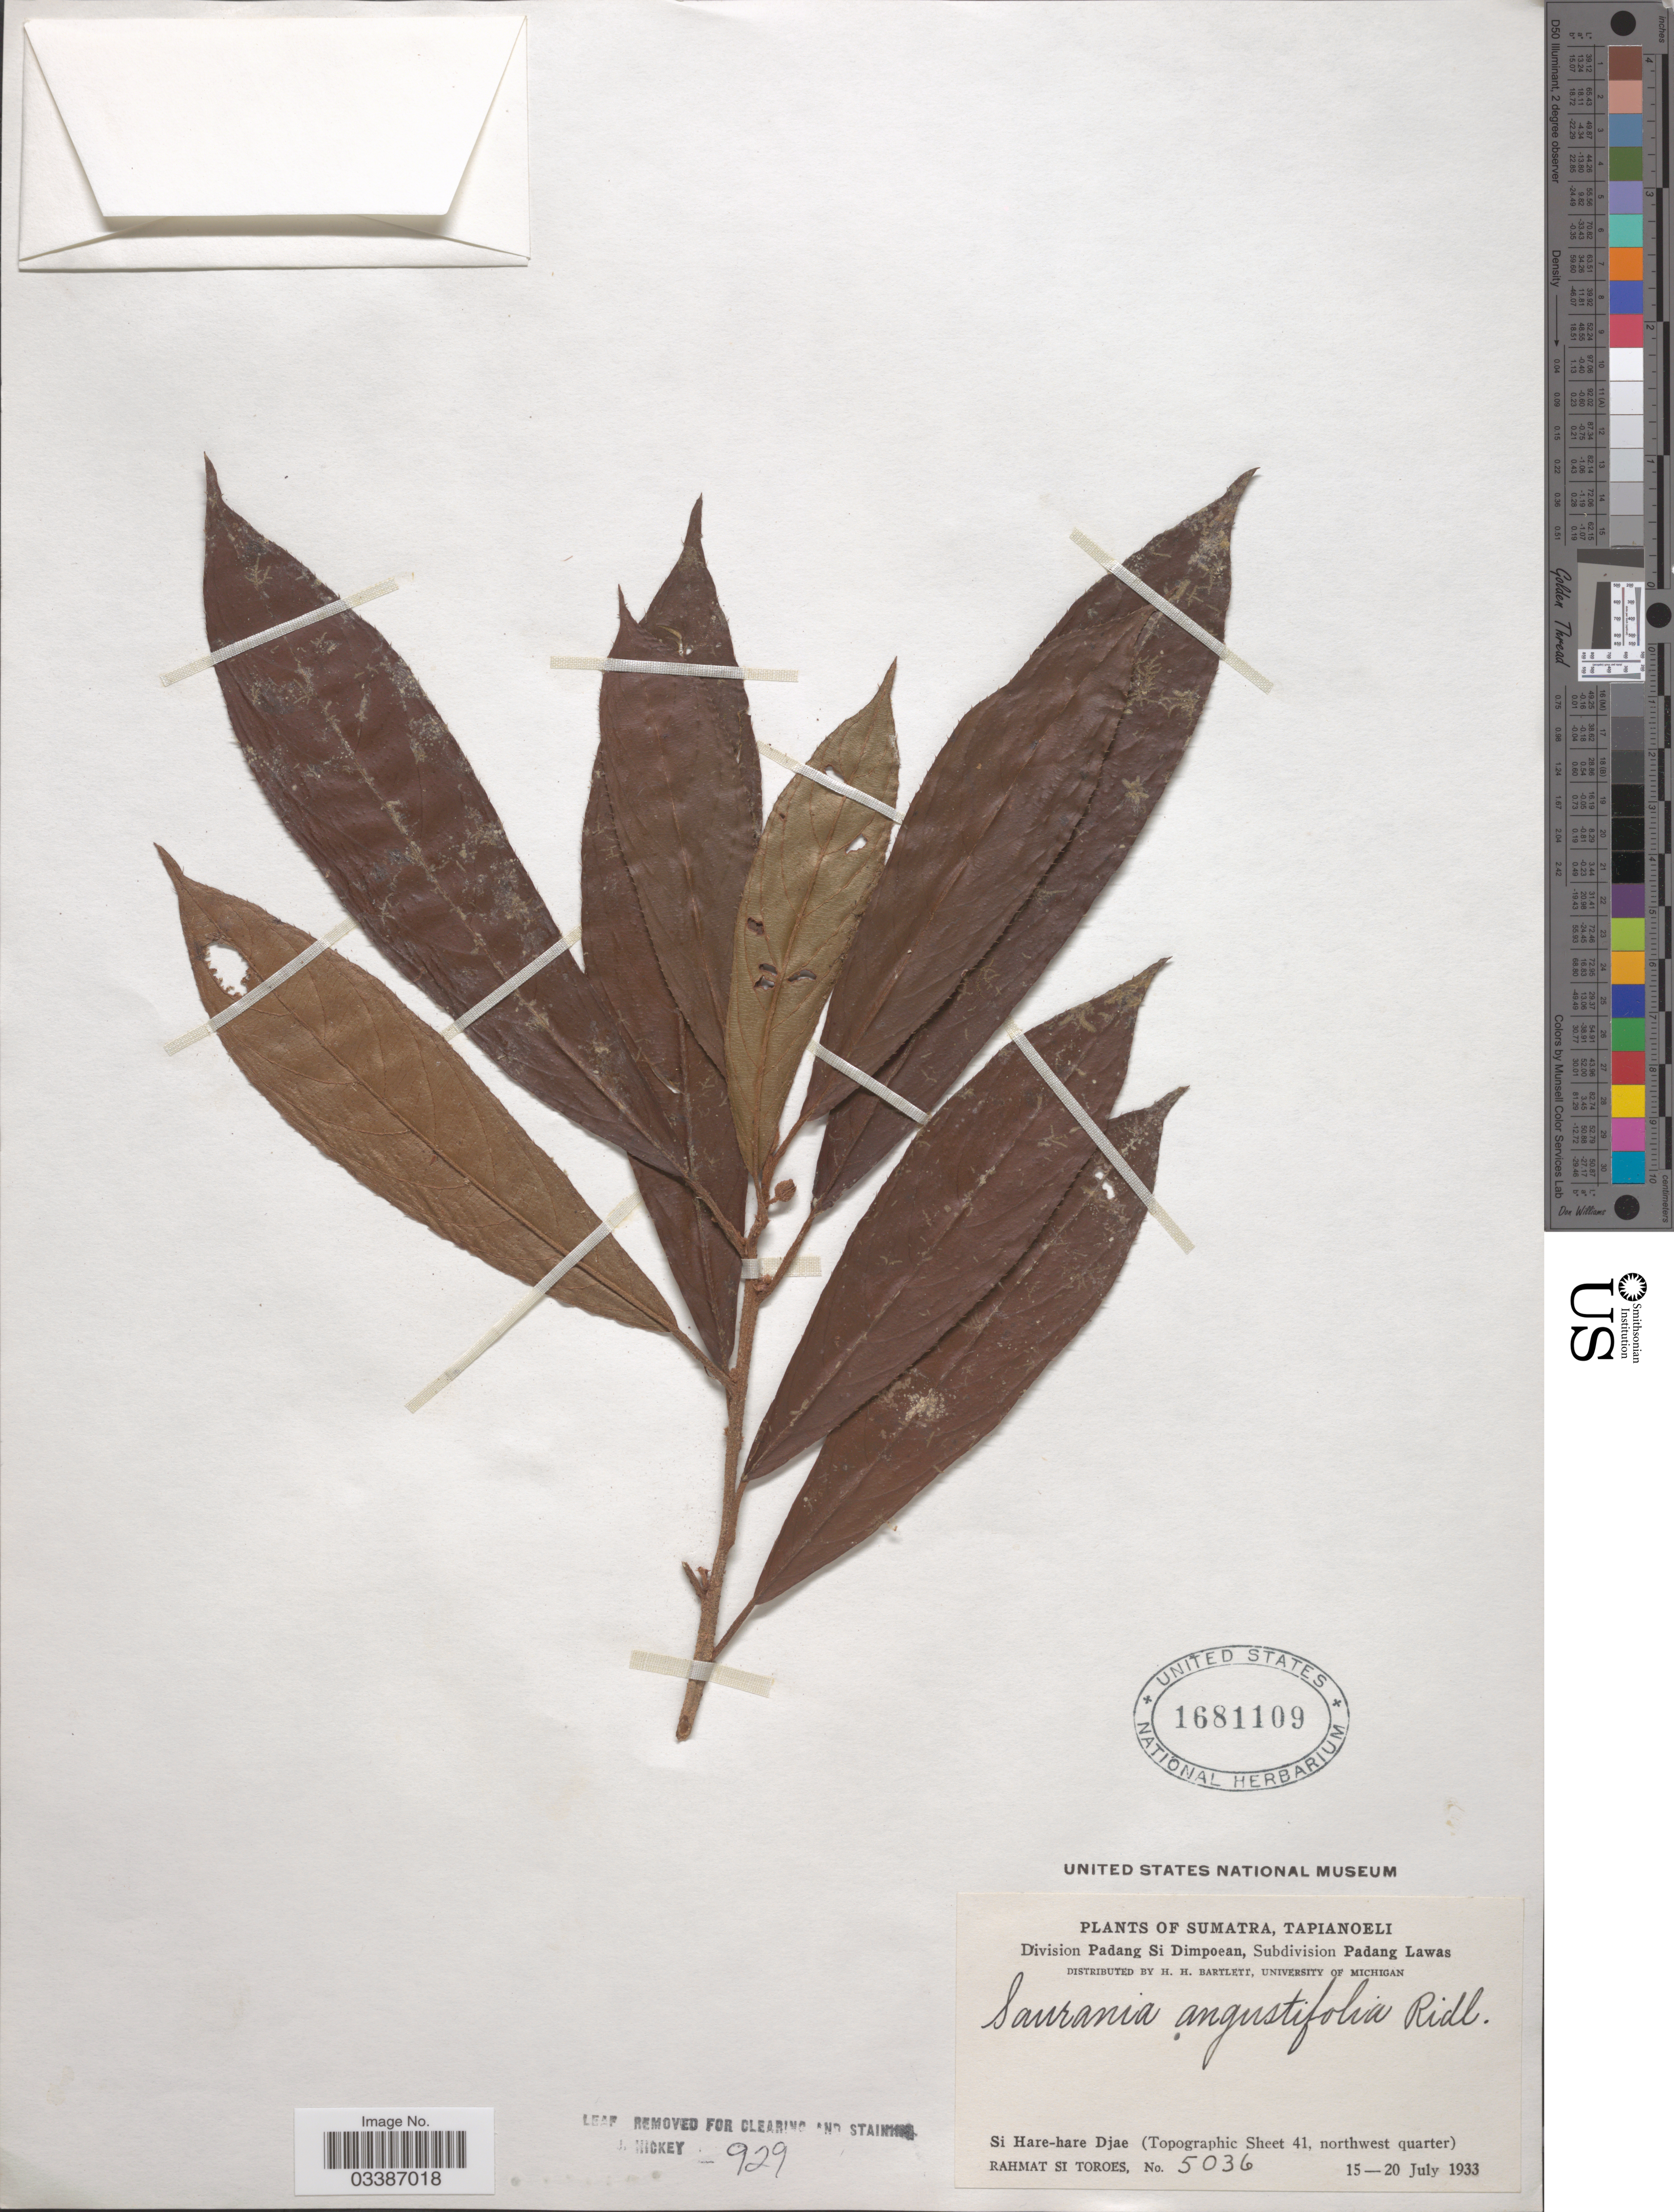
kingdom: Plantae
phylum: Tracheophyta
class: Magnoliopsida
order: Ericales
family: Actinidiaceae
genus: Saurauia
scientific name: Saurauia angustifolia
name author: Turcz.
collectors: Rahmat Si Boeea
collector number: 5036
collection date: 1933-07-15/1933-07-20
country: Indonesia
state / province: Sumatra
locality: Tapianoeli. Division Padang Si Dimpoean, Subdivision Padang Lawas. Si Hare-hare Djae (Topographic Sheet 41, northwest quarter).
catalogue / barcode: US 1681109